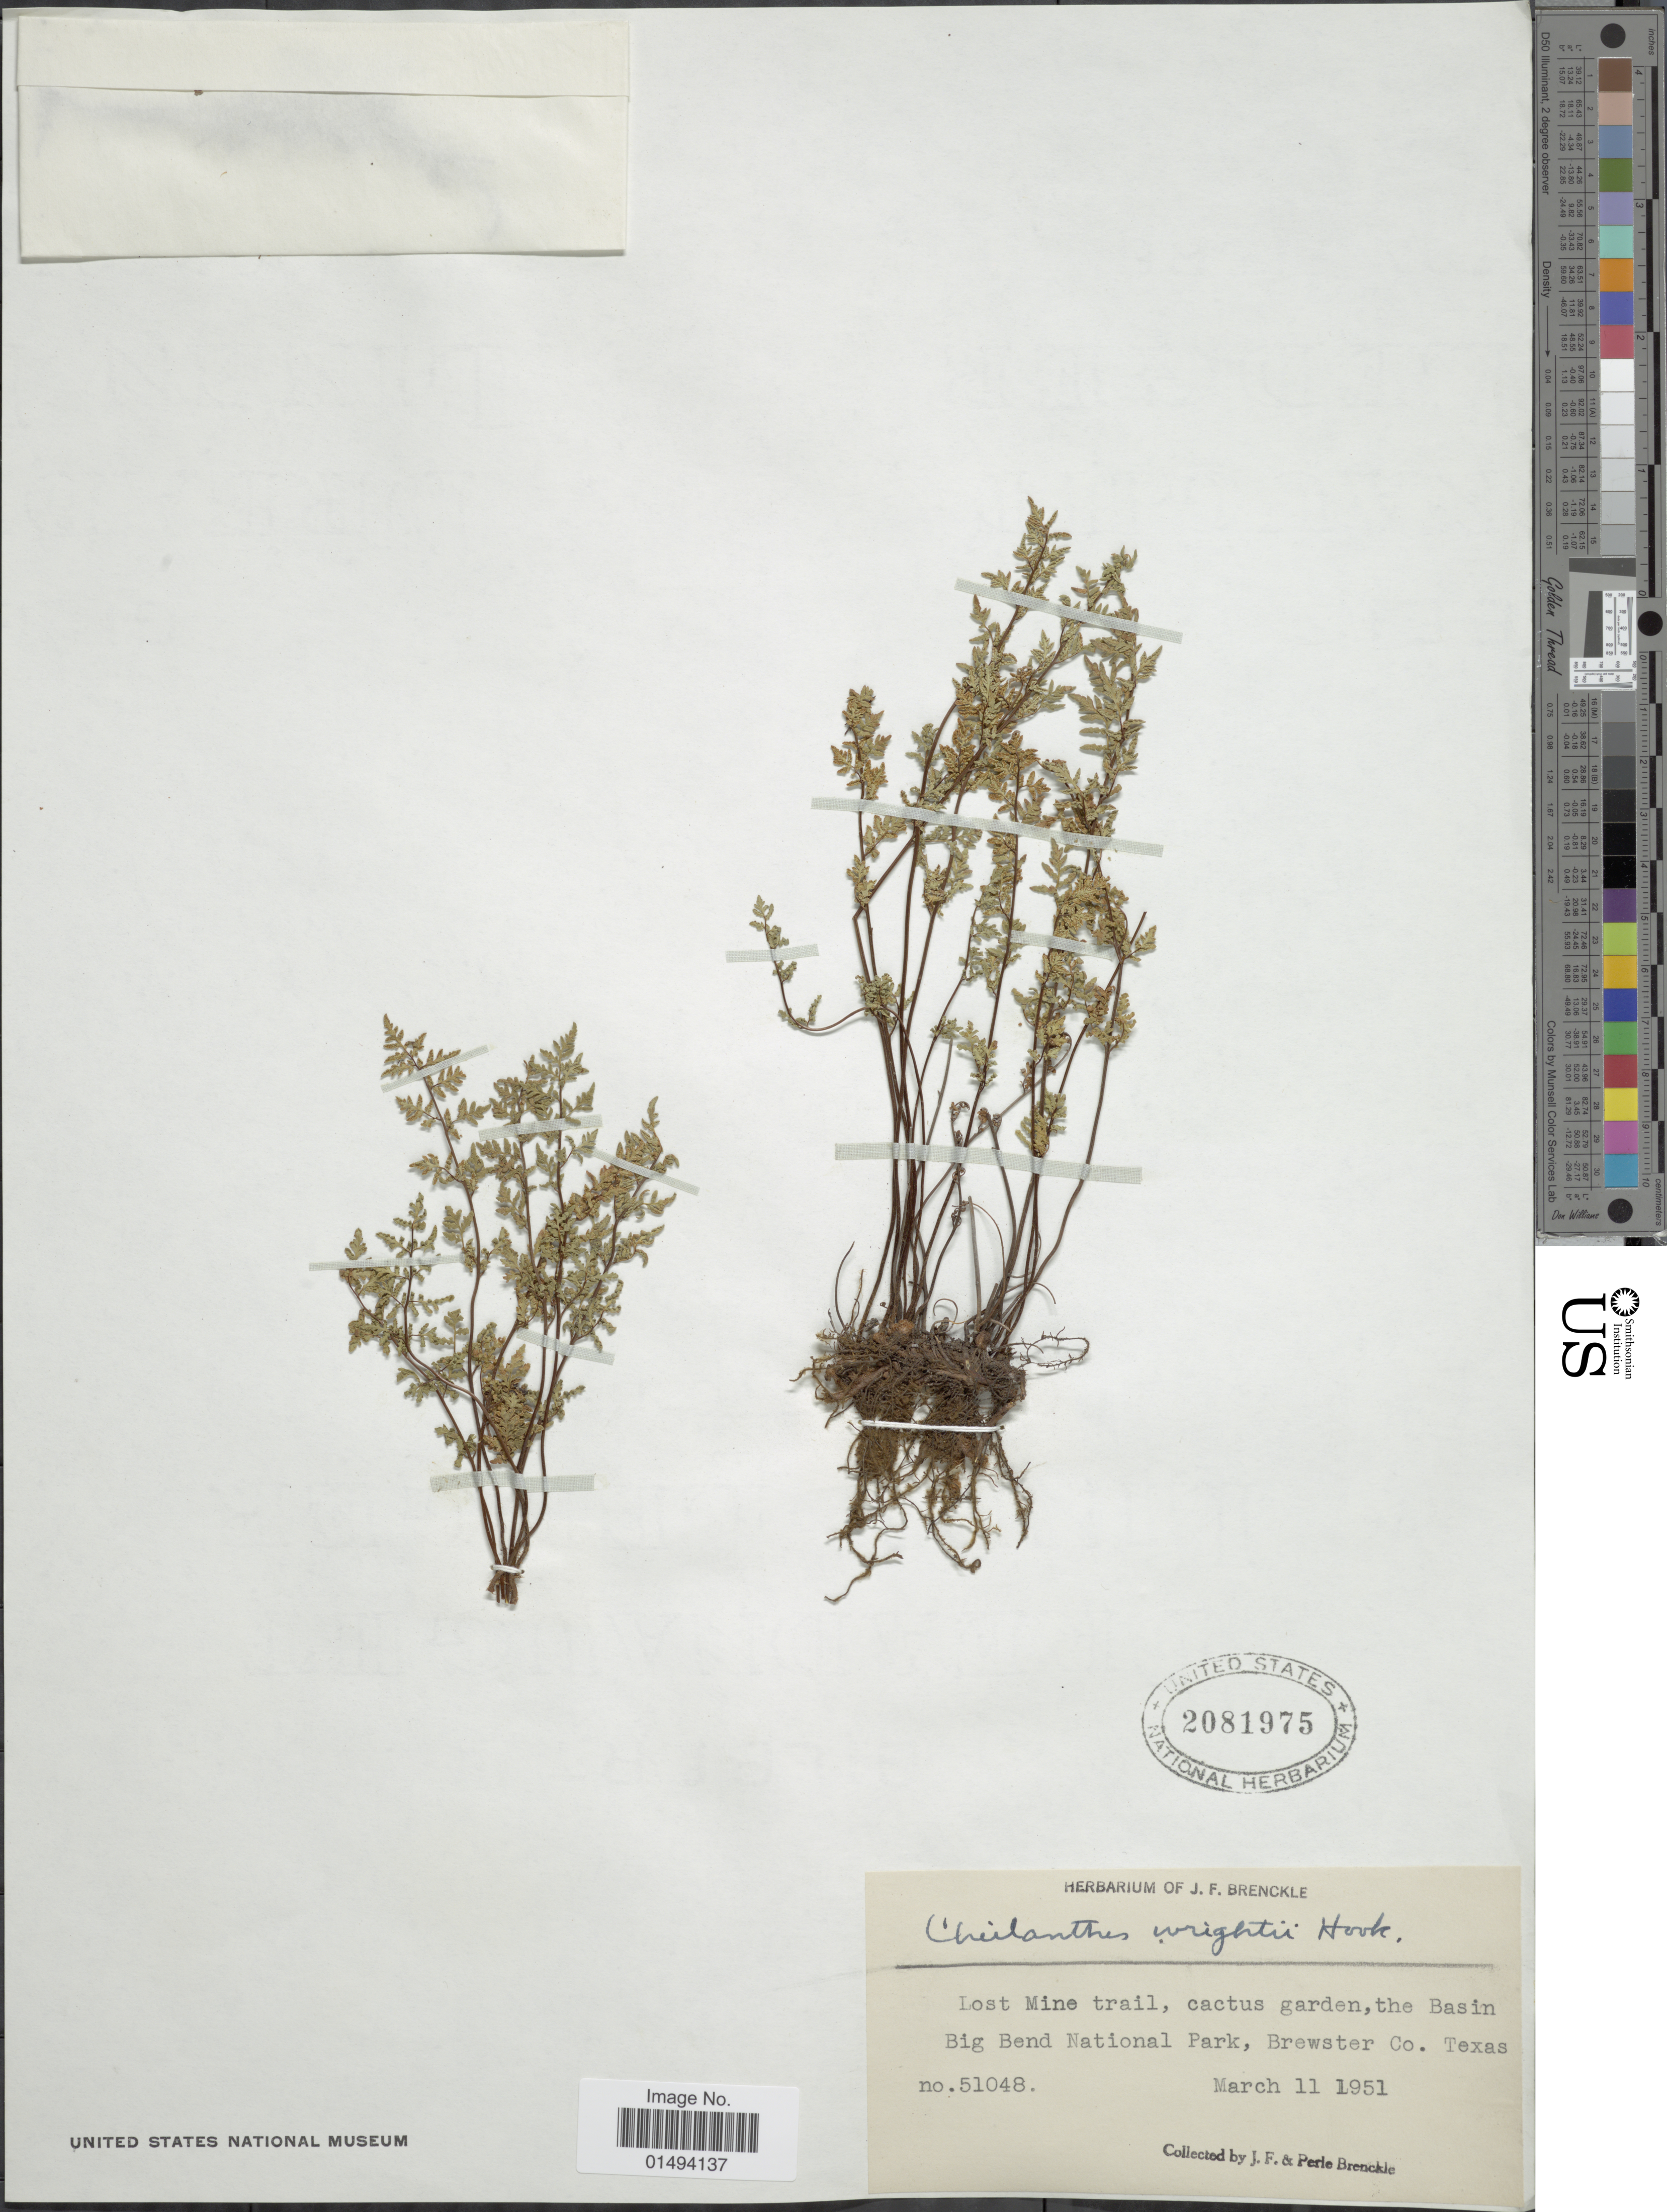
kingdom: Plantae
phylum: Tracheophyta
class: Polypodiopsida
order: Polypodiales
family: Pteridaceae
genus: Myriopteris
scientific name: Myriopteris wrightii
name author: (Hook.) Grusz & Windham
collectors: J. Brenckle & P. Brenckle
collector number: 51048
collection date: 1951-03-11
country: United States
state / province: Texas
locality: Lost Mine Trail, cactus garden, the Basin Big Bend National Park, Brewster Co.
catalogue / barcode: US 2081975